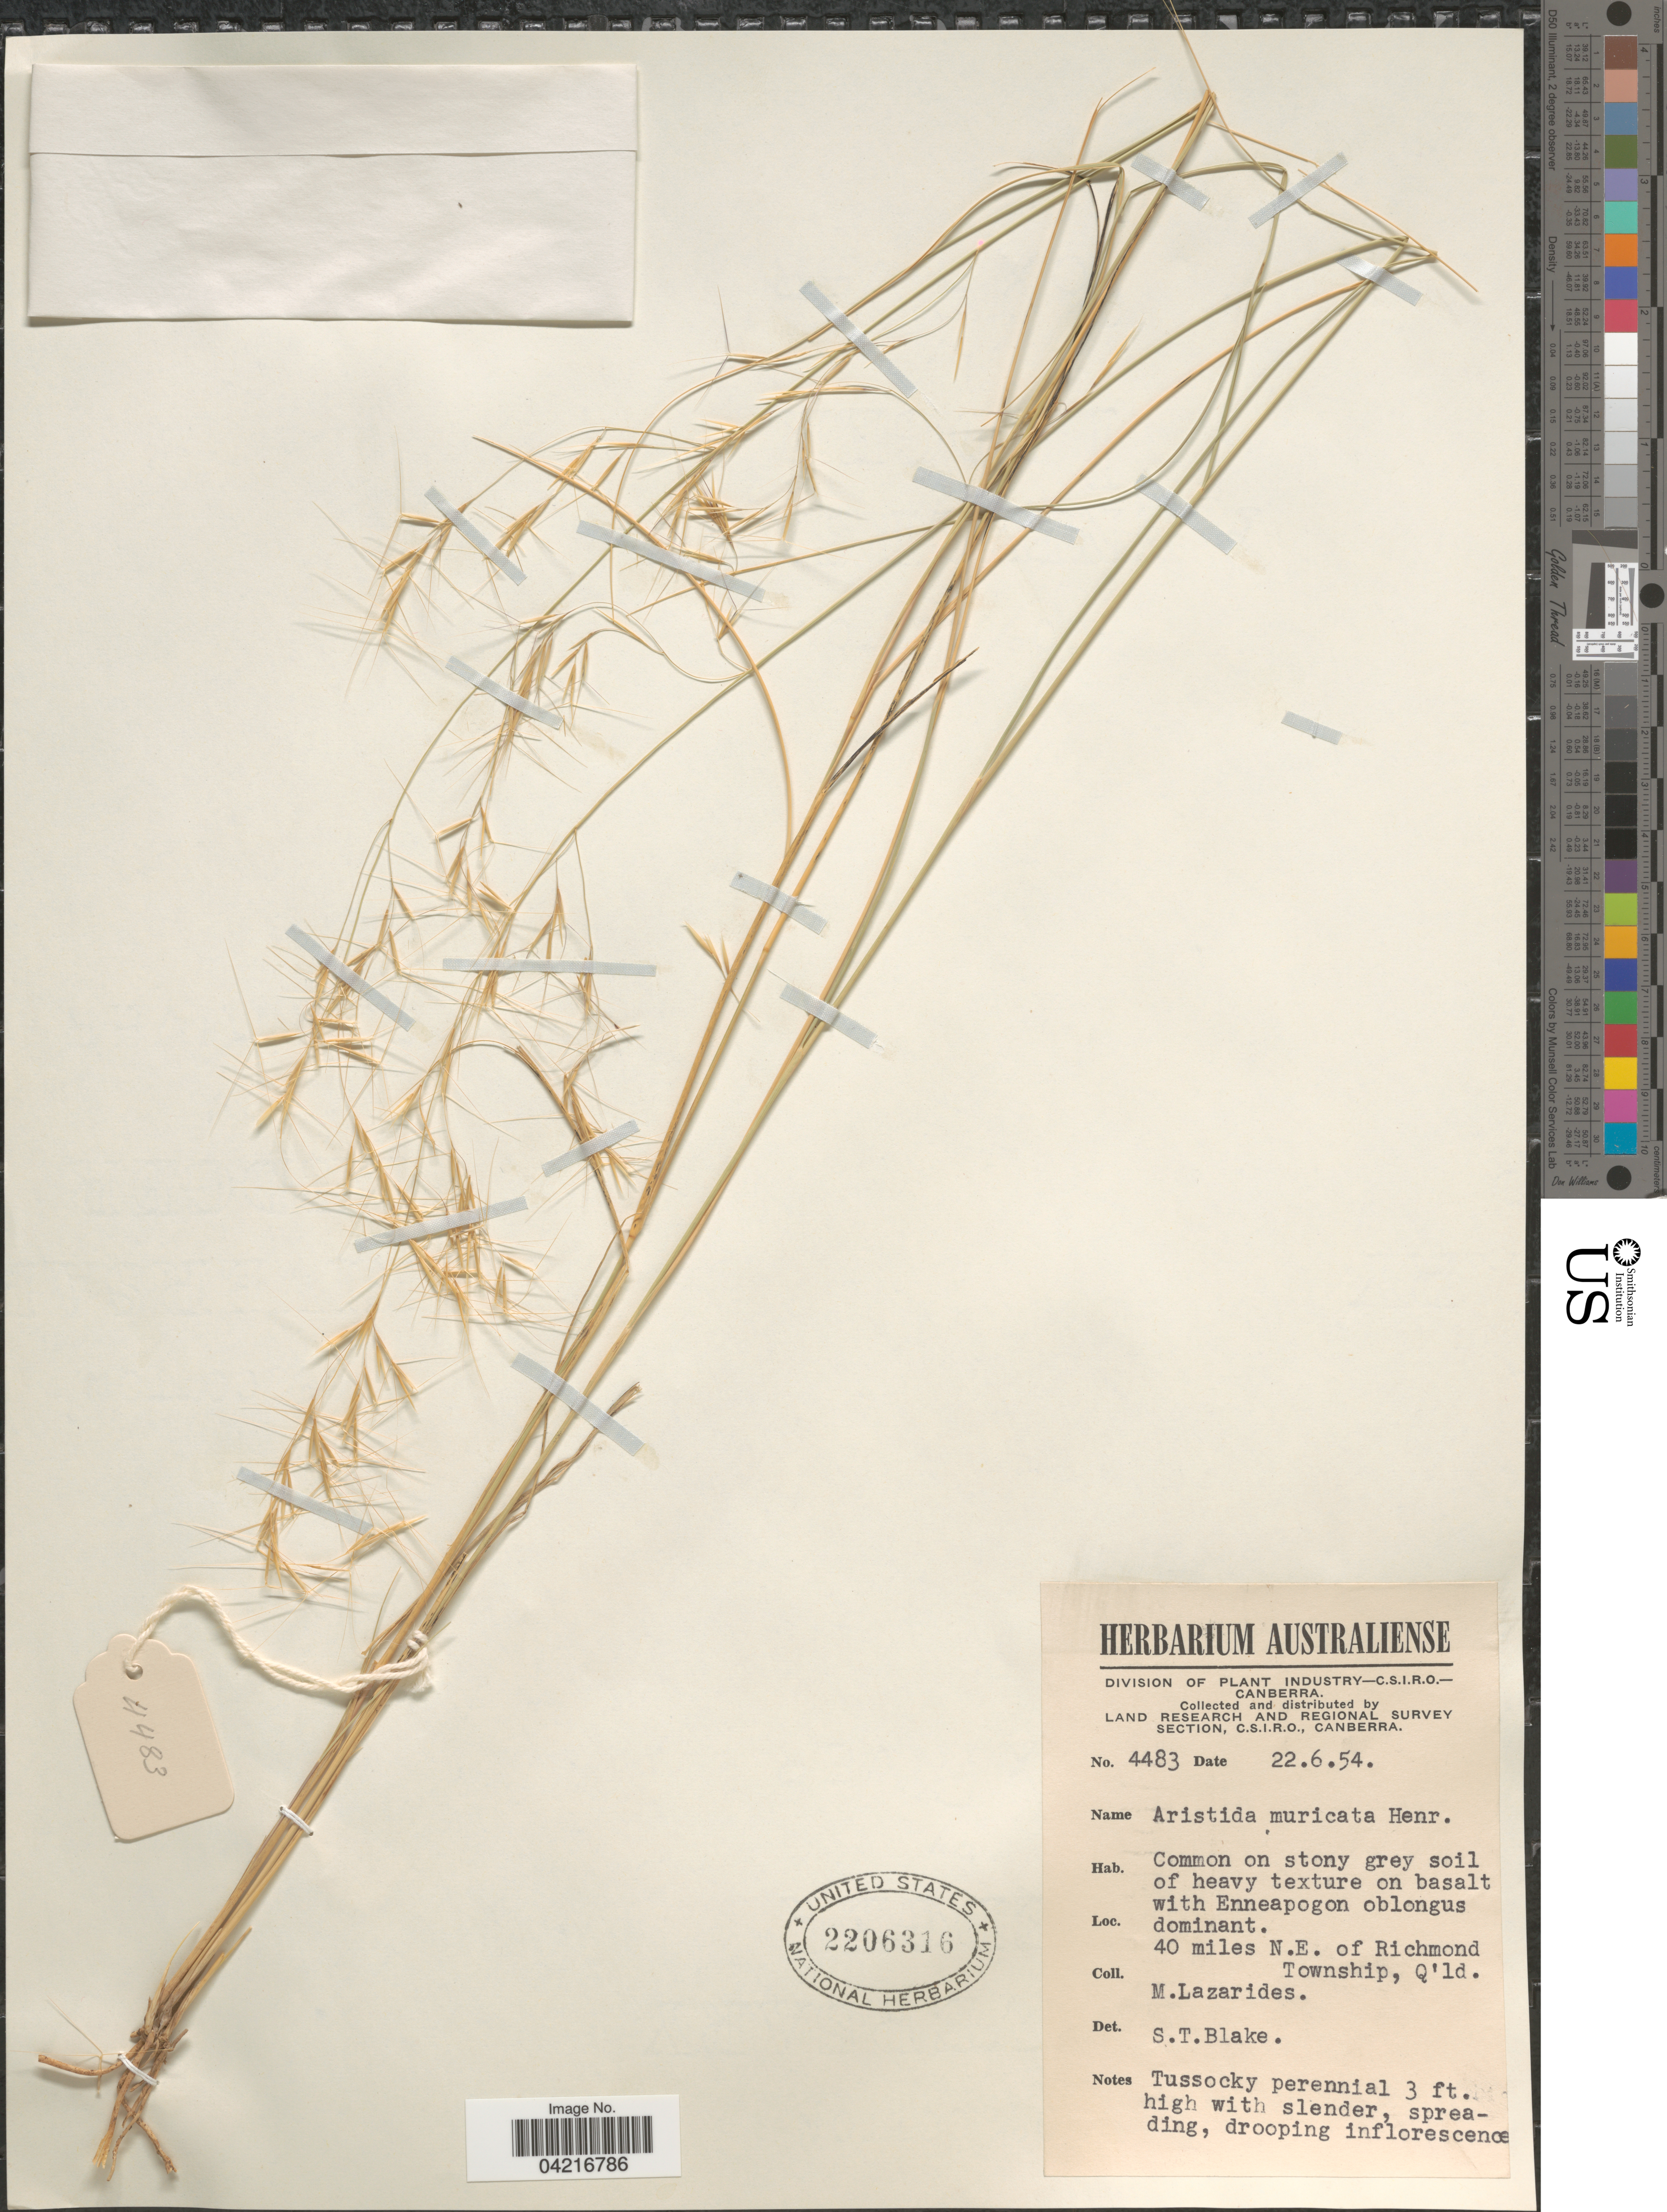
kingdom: Plantae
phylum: Tracheophyta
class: Liliopsida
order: Poales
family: Poaceae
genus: Aristida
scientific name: Aristida muricata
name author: Henr.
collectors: M. Lazarides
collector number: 4483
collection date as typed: Transcribed d/m/y: 22/6/54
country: Australia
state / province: Queensland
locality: Land Research and Regional Survey Section, C.S.I.R.O. 40 miles N.E. of Richmond Township, Q'ld.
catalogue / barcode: US 2206316